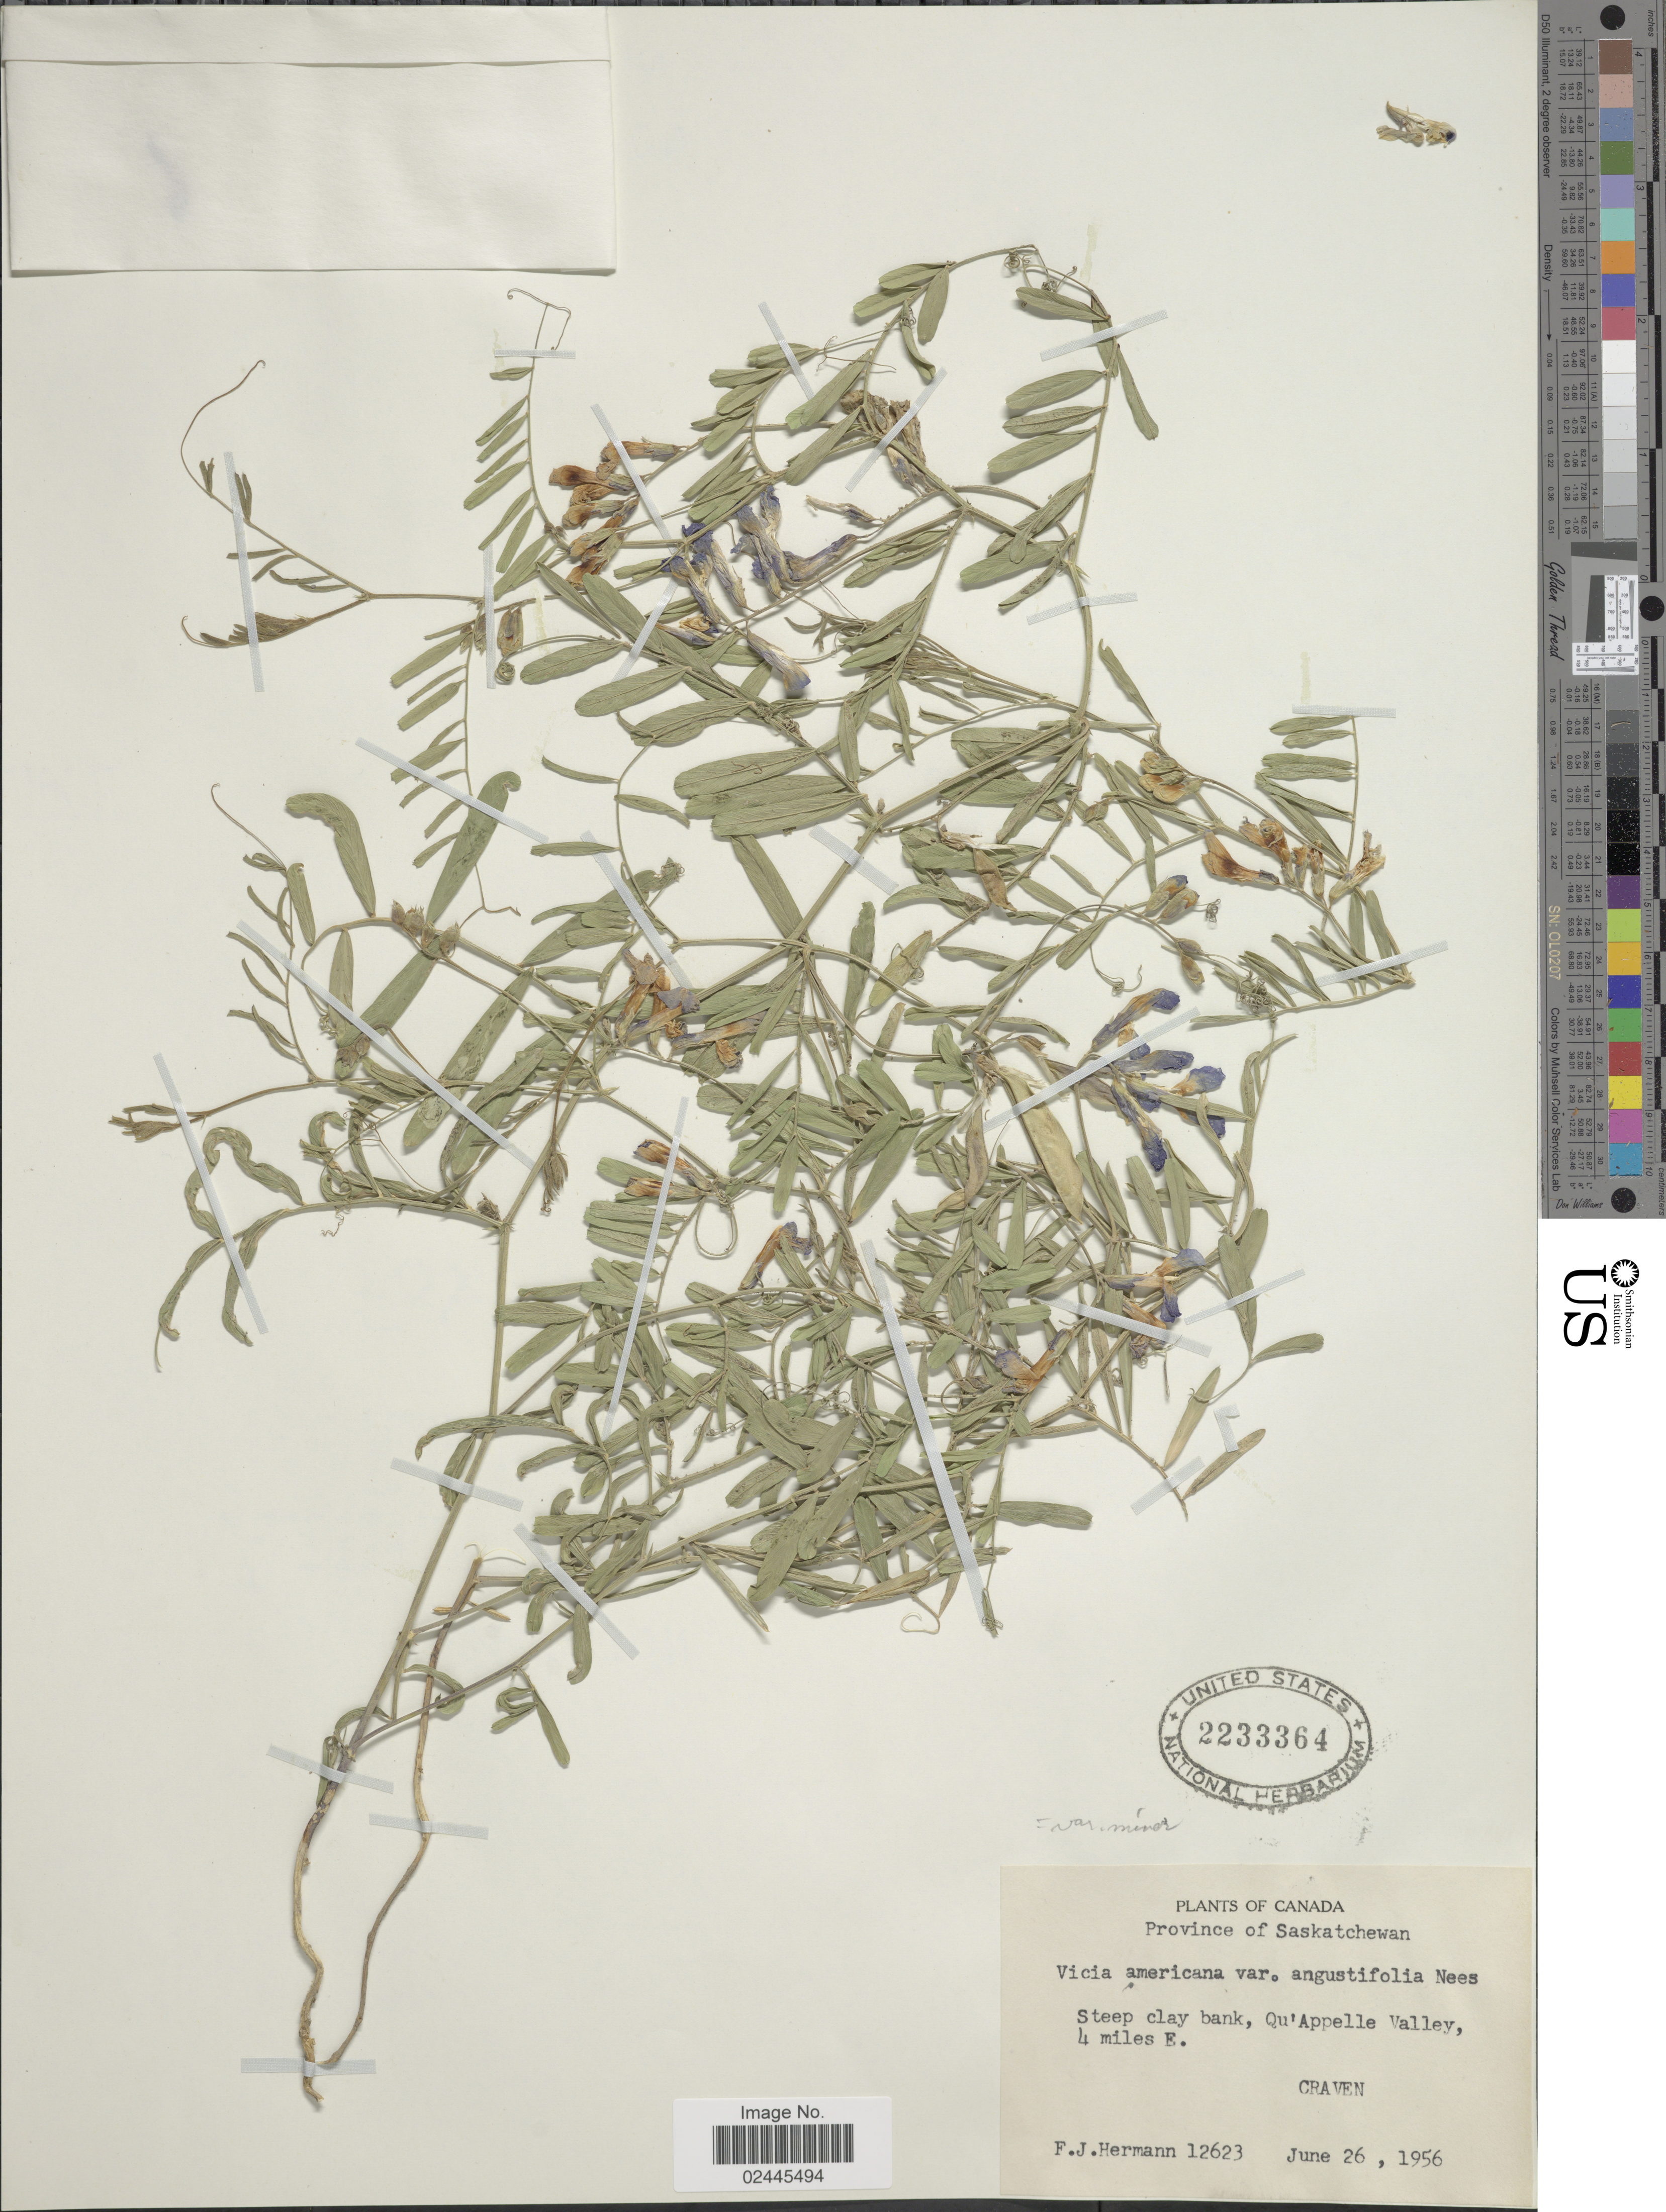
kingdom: Plantae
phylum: Tracheophyta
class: Magnoliopsida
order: Fabales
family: Fabaceae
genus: Vicia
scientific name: Vicia americana var. minor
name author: Hook.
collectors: F. J. Hermann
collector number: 12623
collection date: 1956-06-26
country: Canada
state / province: Saskatchewan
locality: Steep clay bank, Qu'Apelle Valley, 4 miles E. Craven.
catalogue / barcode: US 2233364